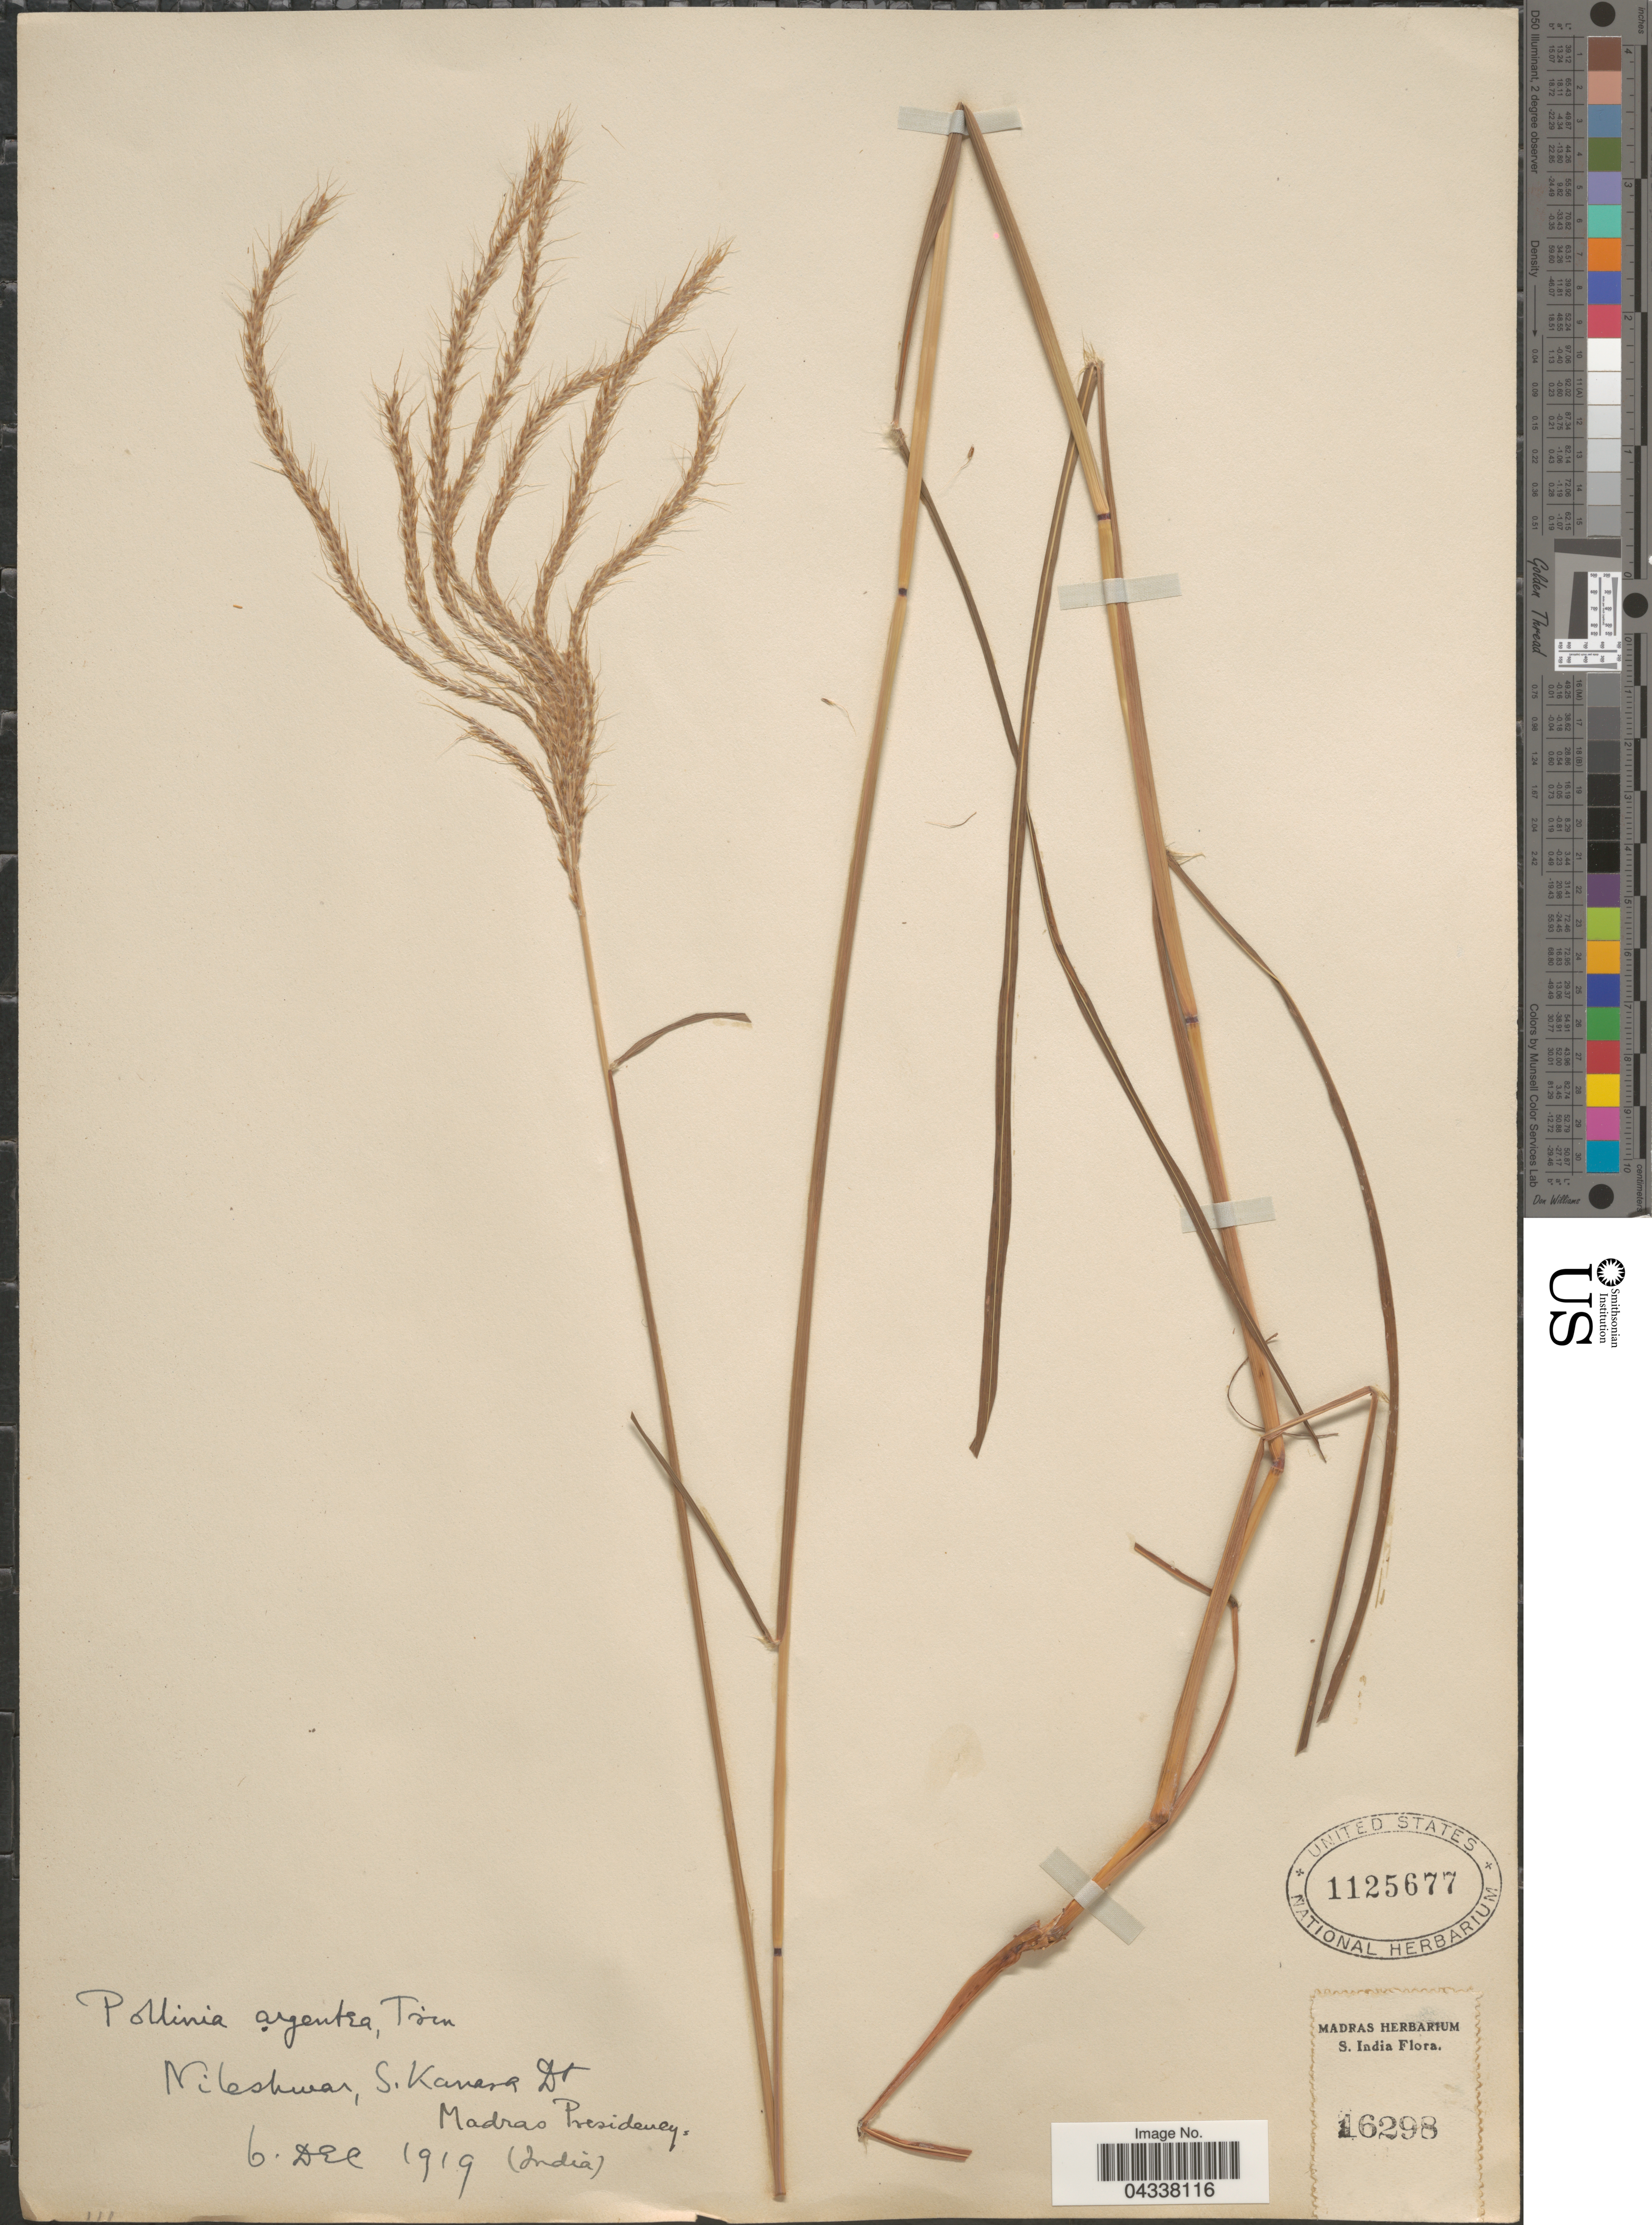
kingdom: Plantae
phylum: Tracheophyta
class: Liliopsida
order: Poales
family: Poaceae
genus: Pseudopogonatherum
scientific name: Pseudopogonatherum trispicatum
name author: (Schult.) Ohwi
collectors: Ex herb. Madras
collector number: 16298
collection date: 1919-12-06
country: India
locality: Nileshwar, S. Kanara Dt. Madras Presidency. S. India.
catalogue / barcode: US 1125677